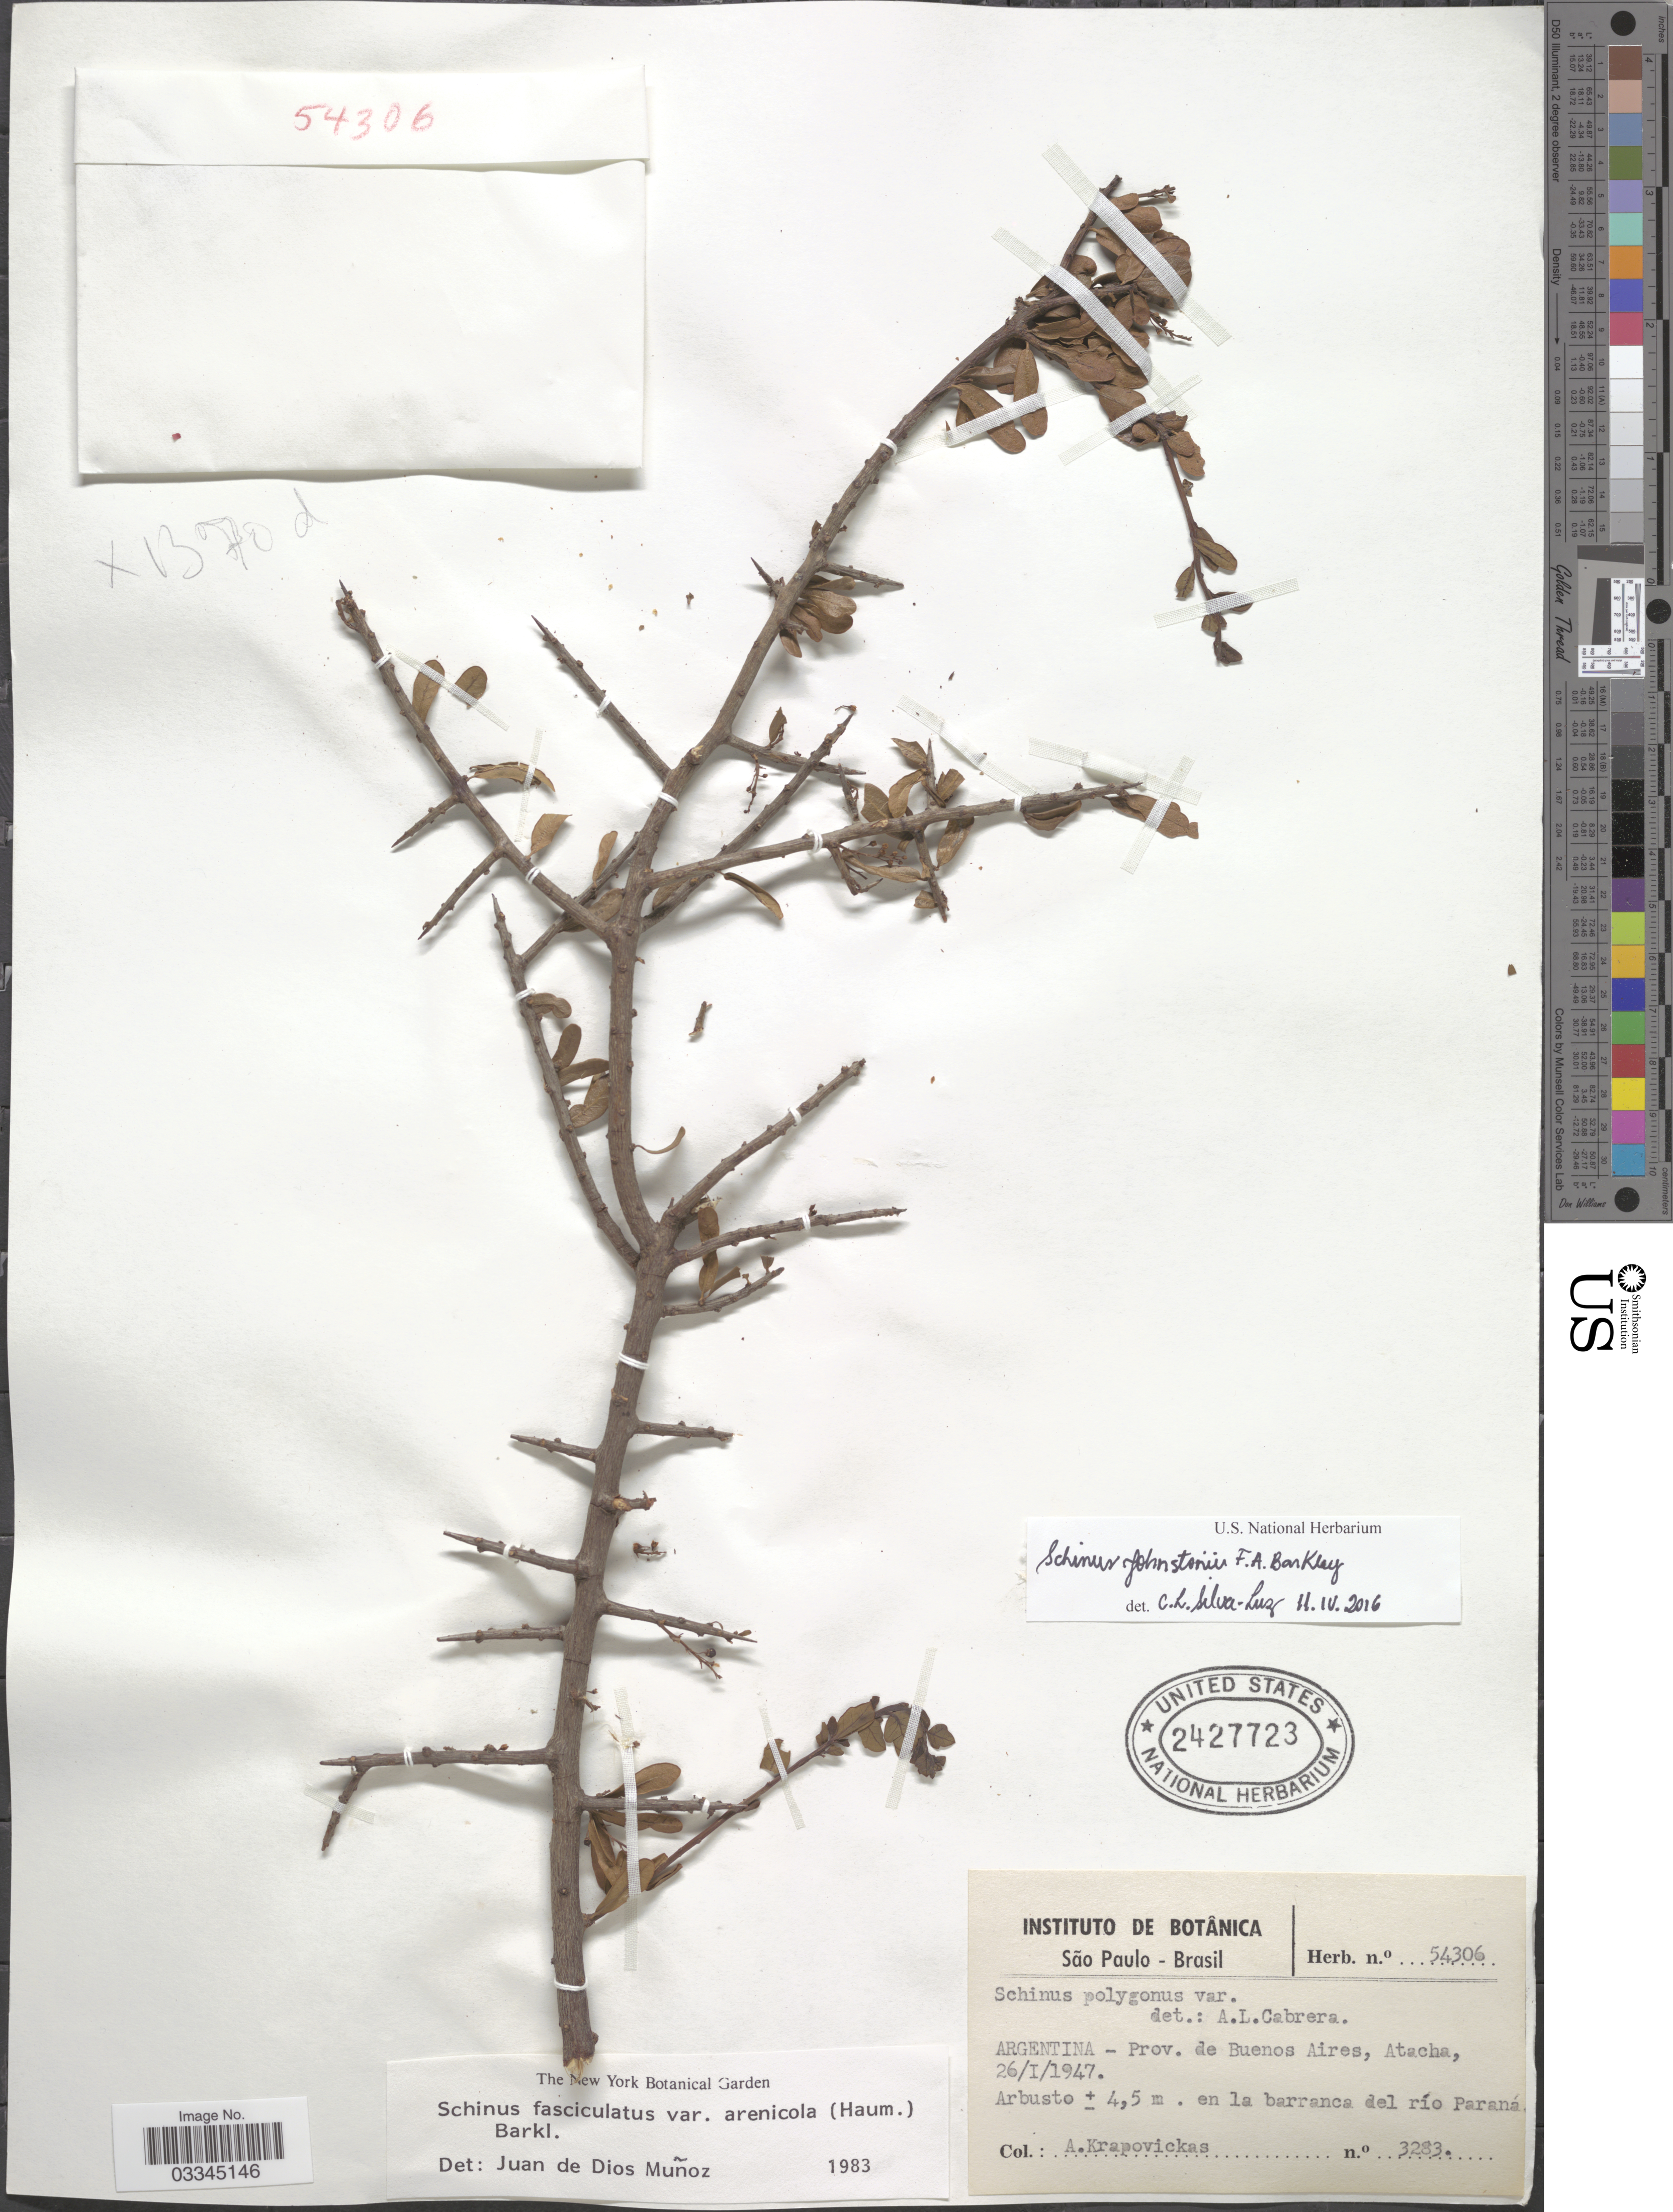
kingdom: Plantae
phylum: Tracheophyta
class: Magnoliopsida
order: Sapindales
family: Anacardiaceae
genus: Schinus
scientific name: Schinus johnstonii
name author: F.A. Barkley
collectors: A. Karpovickas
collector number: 3283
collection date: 1947-01-26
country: Argentina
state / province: Buenos Aires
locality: Atacha, en la barranca del río Paraná.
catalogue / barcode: US 2427723